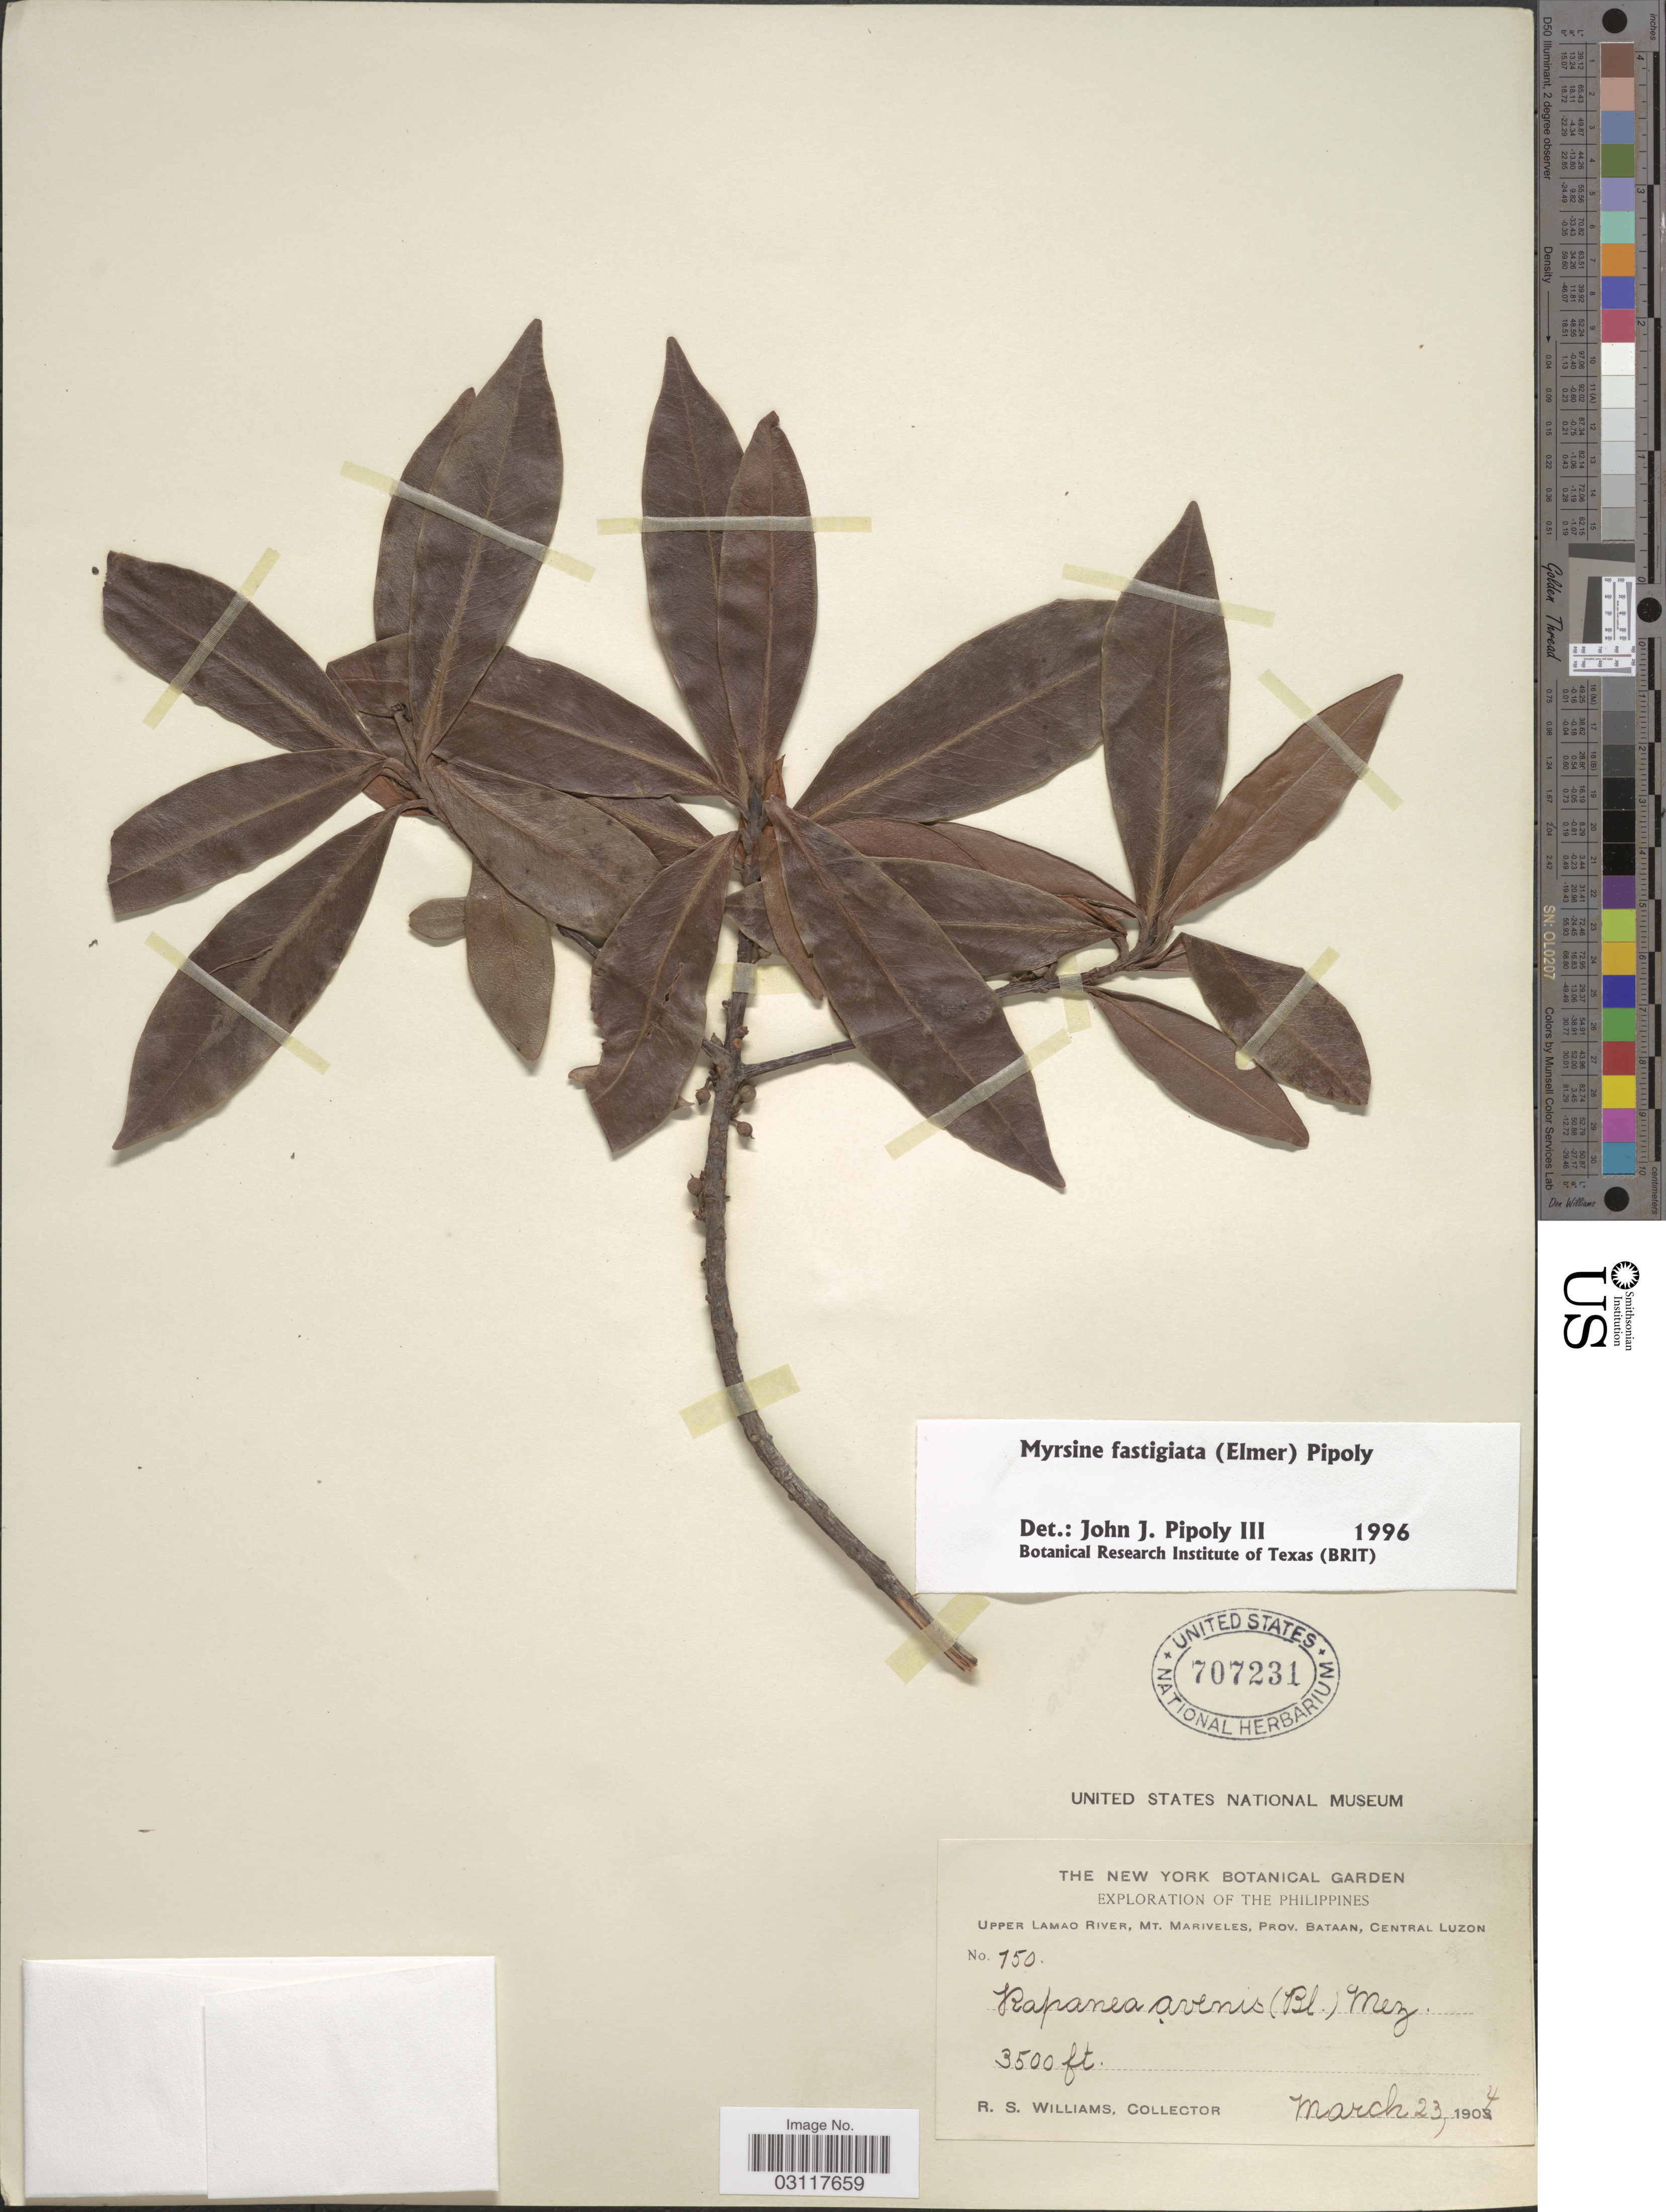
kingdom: Plantae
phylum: Tracheophyta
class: Magnoliopsida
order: Ericales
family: Primulaceae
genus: Myrsine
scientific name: Myrsine fastigiata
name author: (Elmer) Pipoly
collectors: R. S. Williams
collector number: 750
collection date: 1904-03-23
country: Philippines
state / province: Central Luzon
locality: Upper Lamao River, Mt. Mariveles, Prov. Bataan, Central Luzon.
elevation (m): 1067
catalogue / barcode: US 707231